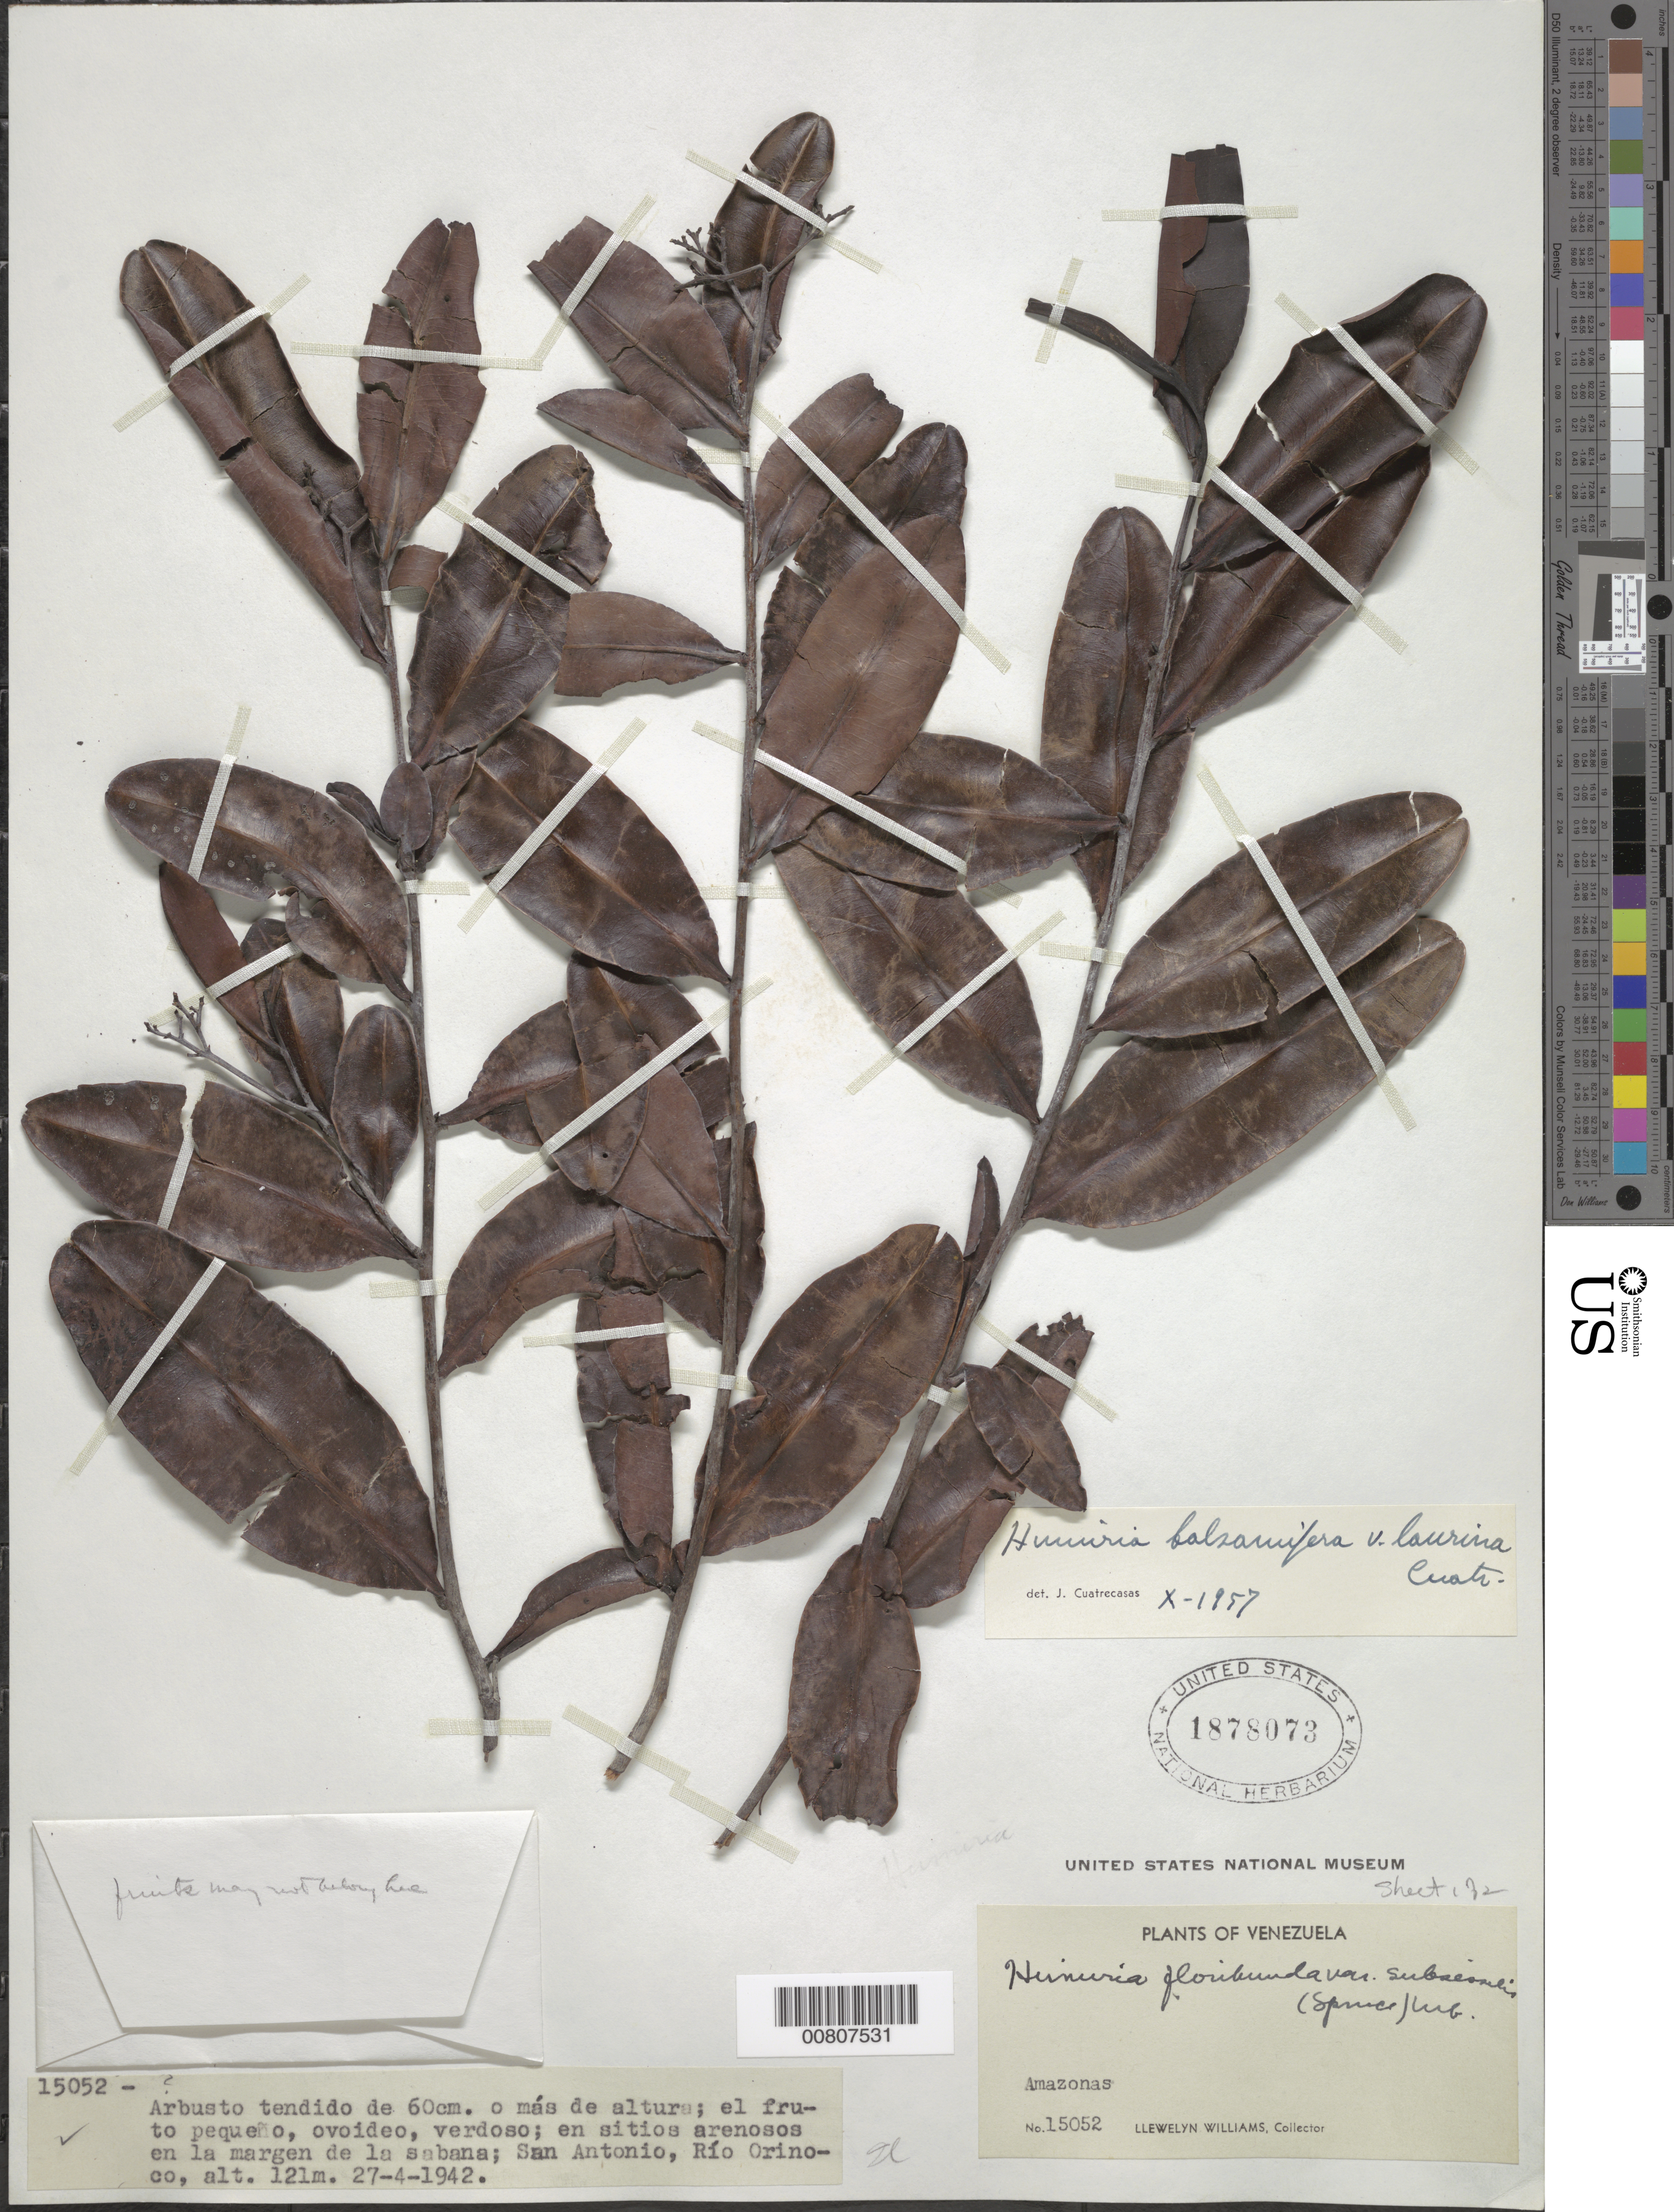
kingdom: Plantae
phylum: Tracheophyta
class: Magnoliopsida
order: Malpighiales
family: Humiriaceae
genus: Humiria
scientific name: Humiria balsamifera var. laurina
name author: Cuatrec.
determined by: Cuatrecasas, J.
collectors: Ll. Williams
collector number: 15052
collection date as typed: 27-Apr-42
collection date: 1942-04-27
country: Venezuela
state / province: Amazonas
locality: San Antonio, Río Orinoco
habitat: Sitios arenosos en la margen de la sabana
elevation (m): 121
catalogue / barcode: US 1878073